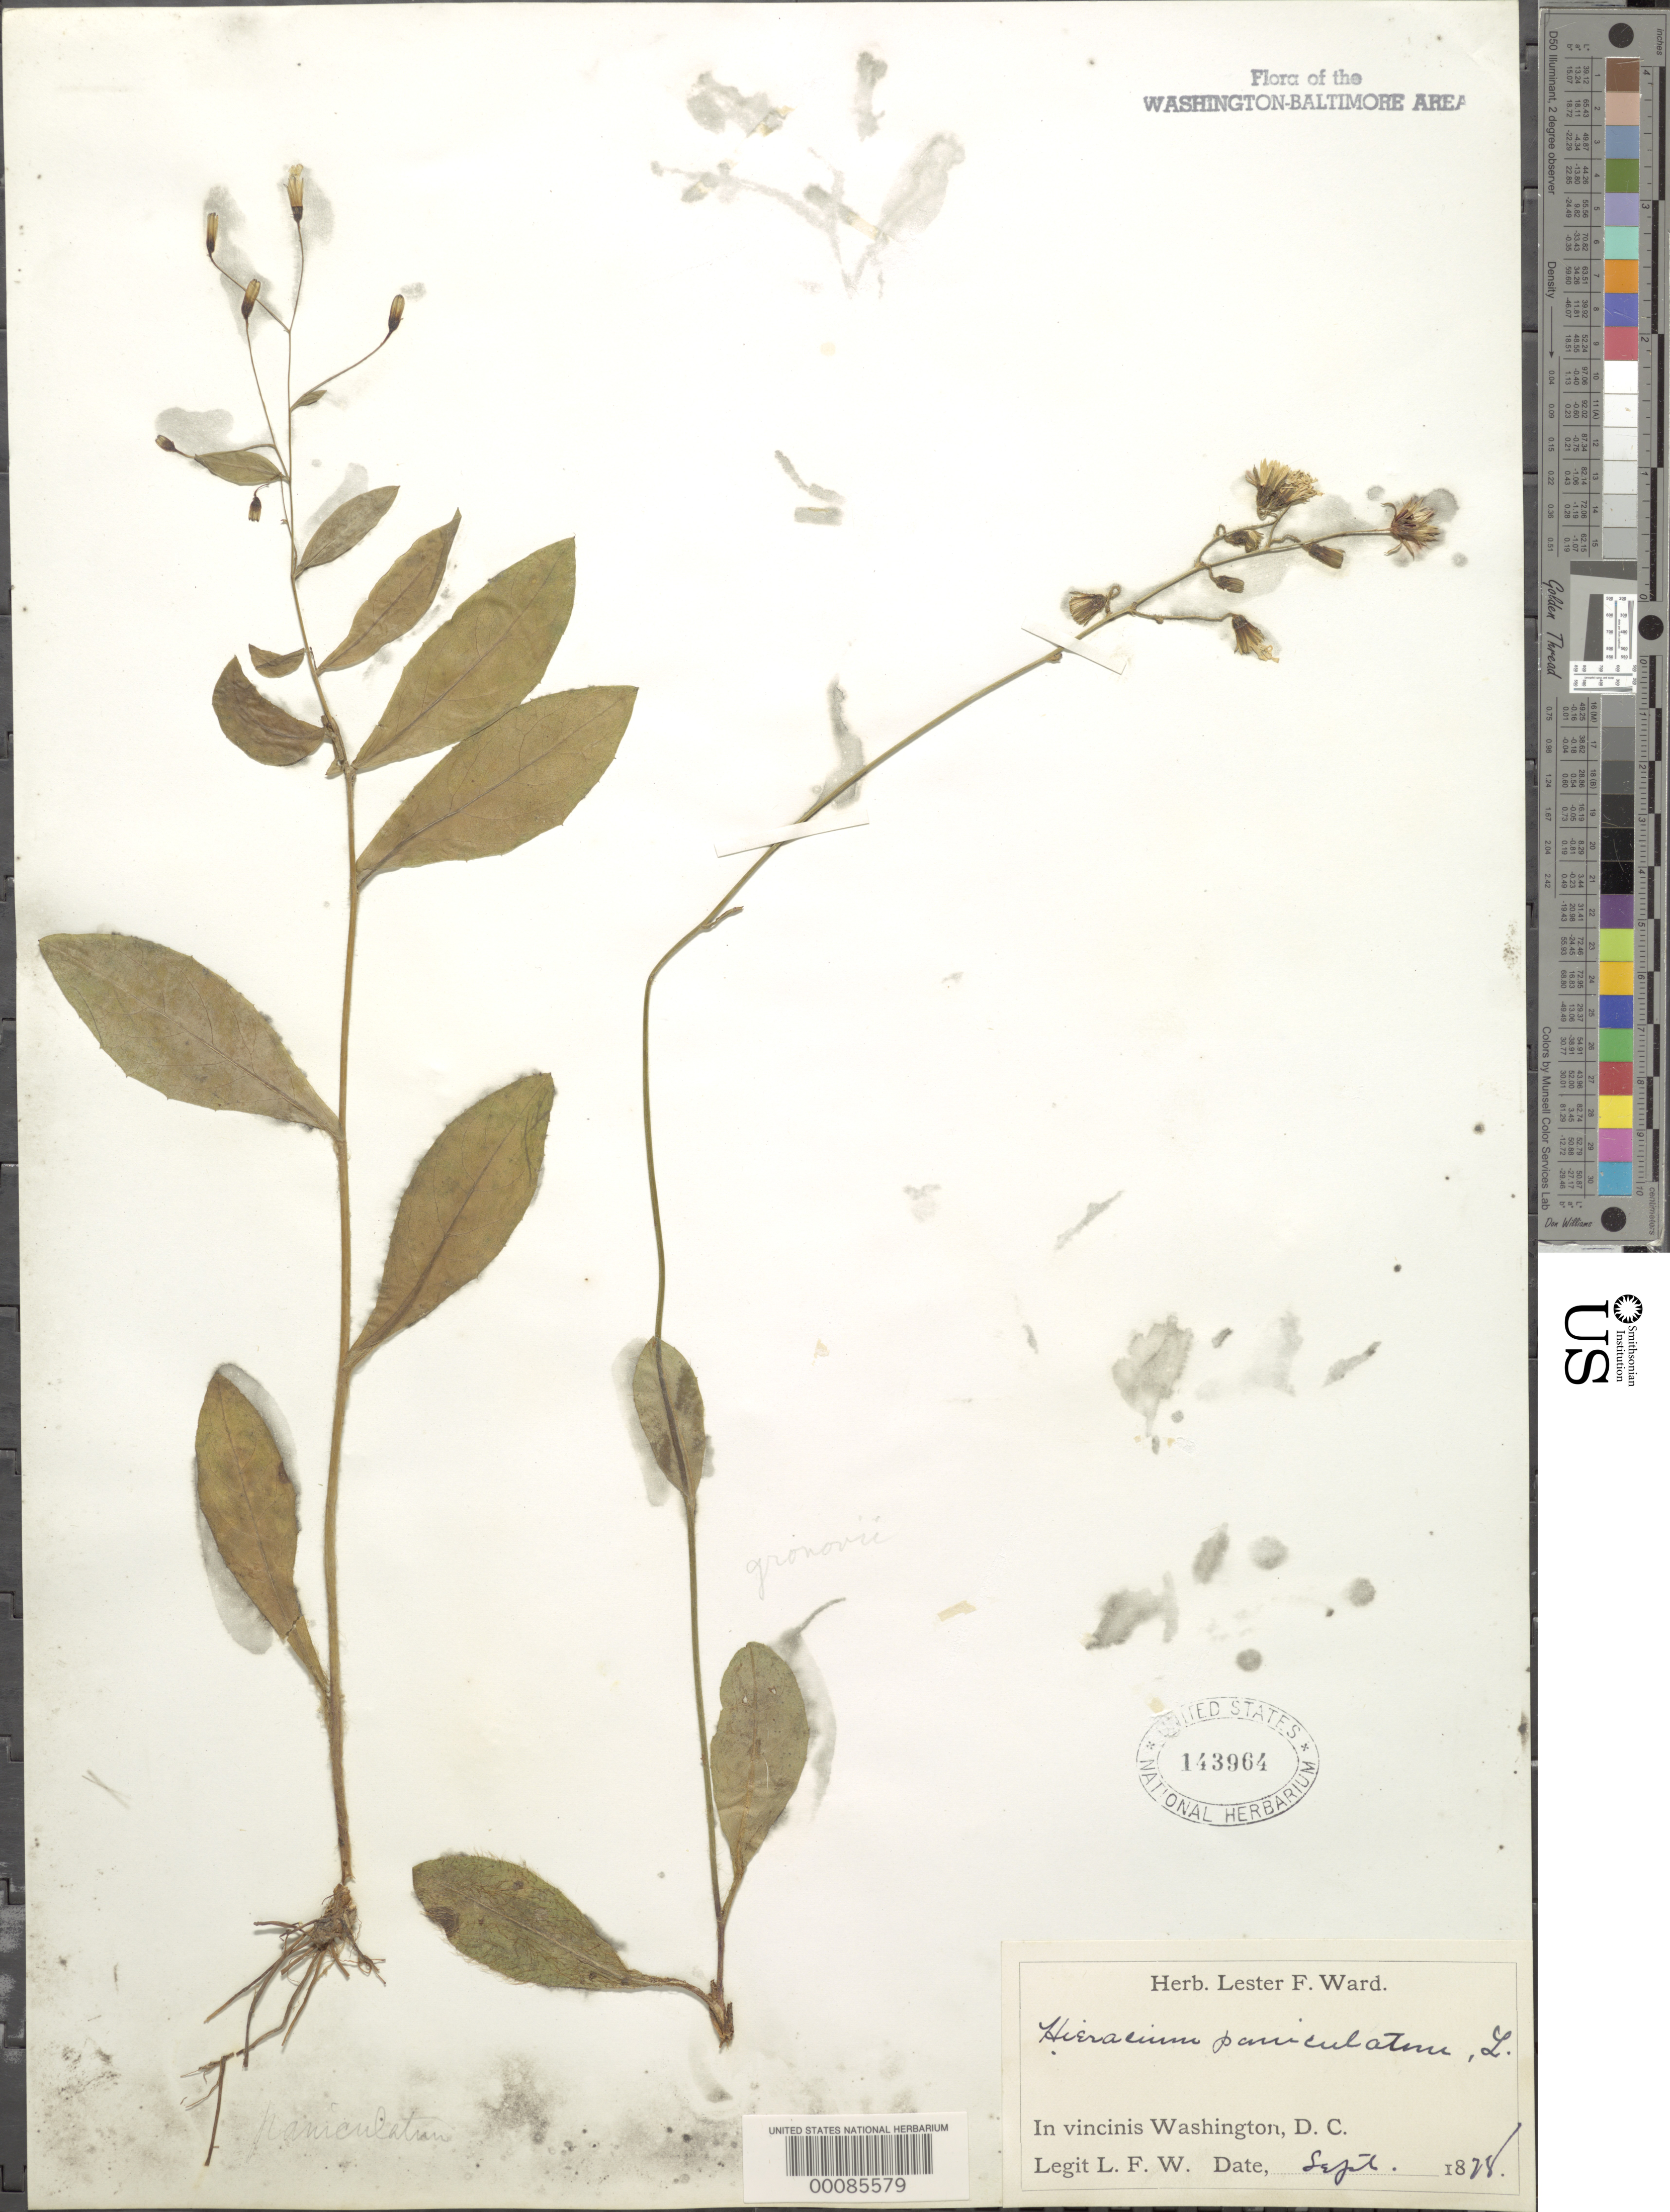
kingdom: Plantae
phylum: Tracheophyta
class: Magnoliopsida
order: Asterales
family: Asteraceae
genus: Hieracium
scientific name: Hieracium paniculatum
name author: L.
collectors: L. F. Ward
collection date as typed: Sep 1878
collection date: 1878-09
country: United States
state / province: District of Columbia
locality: DC vicinity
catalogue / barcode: US 143964